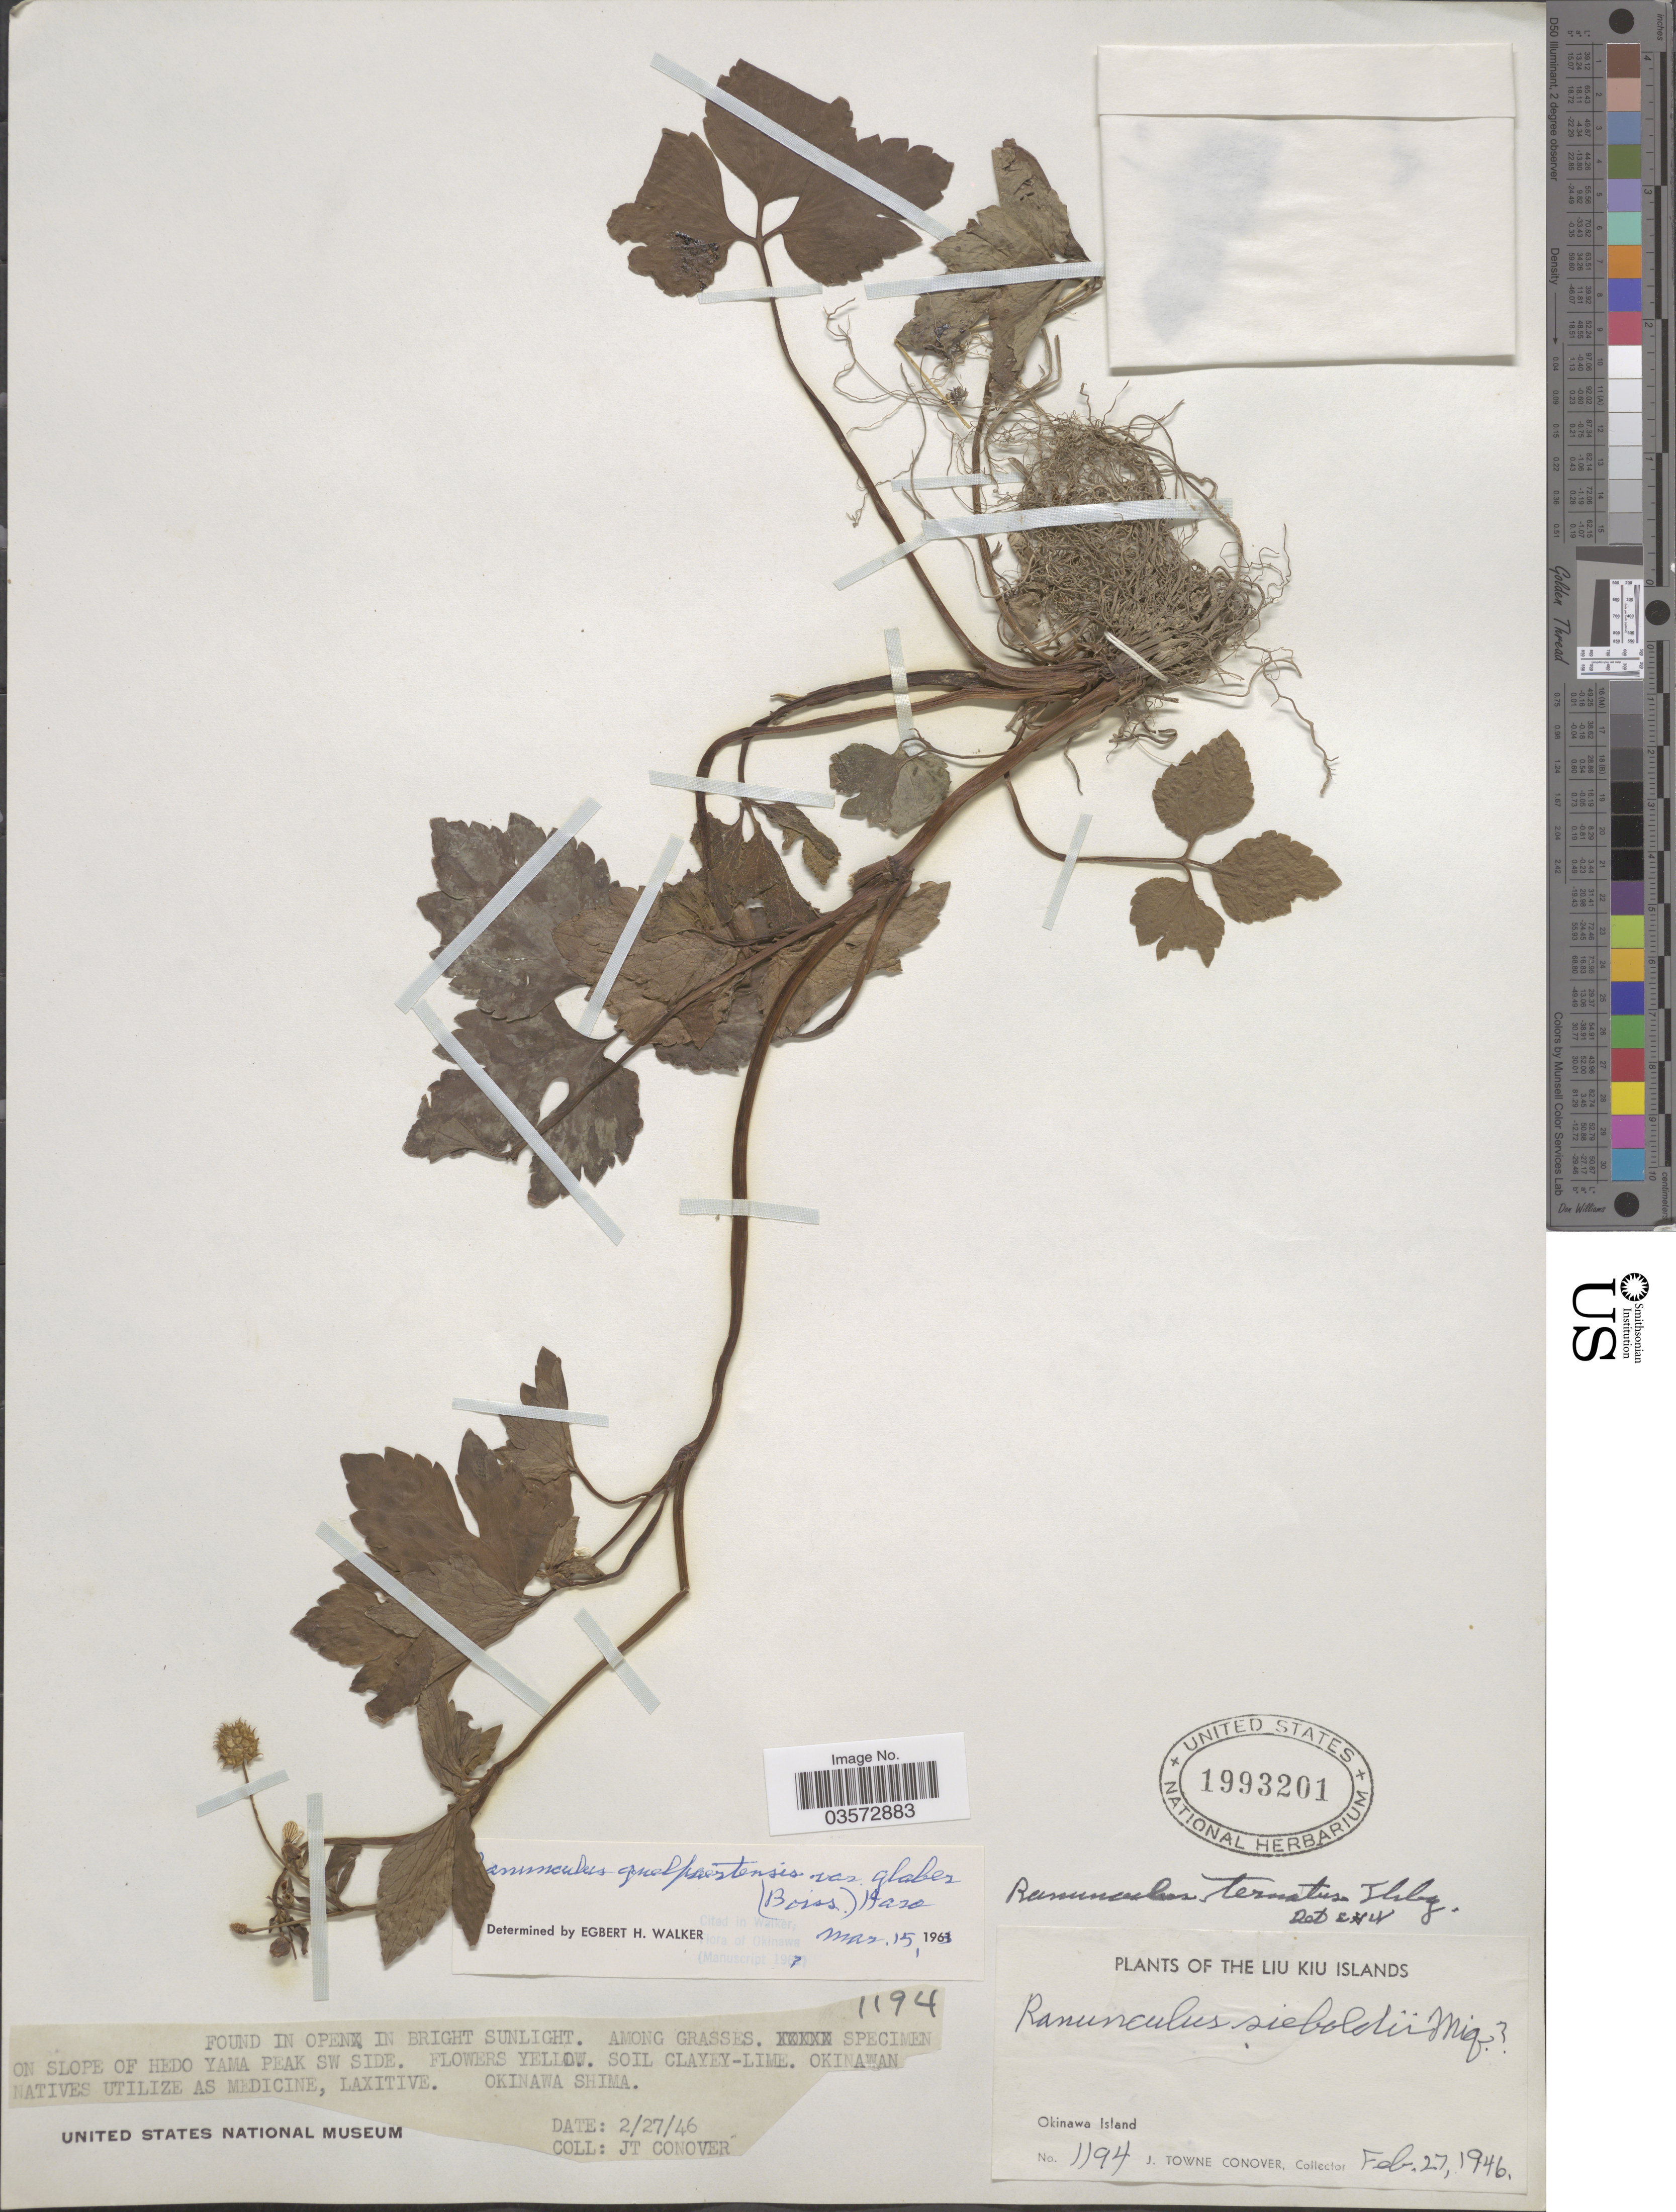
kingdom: Plantae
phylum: Tracheophyta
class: Magnoliopsida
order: Ranunculales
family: Ranunculaceae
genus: Ranunculus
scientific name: Ranunculus quelpaertensis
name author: Nakai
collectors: J. T. Conover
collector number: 1194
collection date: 1946-02-27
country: Japan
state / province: Okinawa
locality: Liu Kiu Islands.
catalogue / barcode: US 1993201